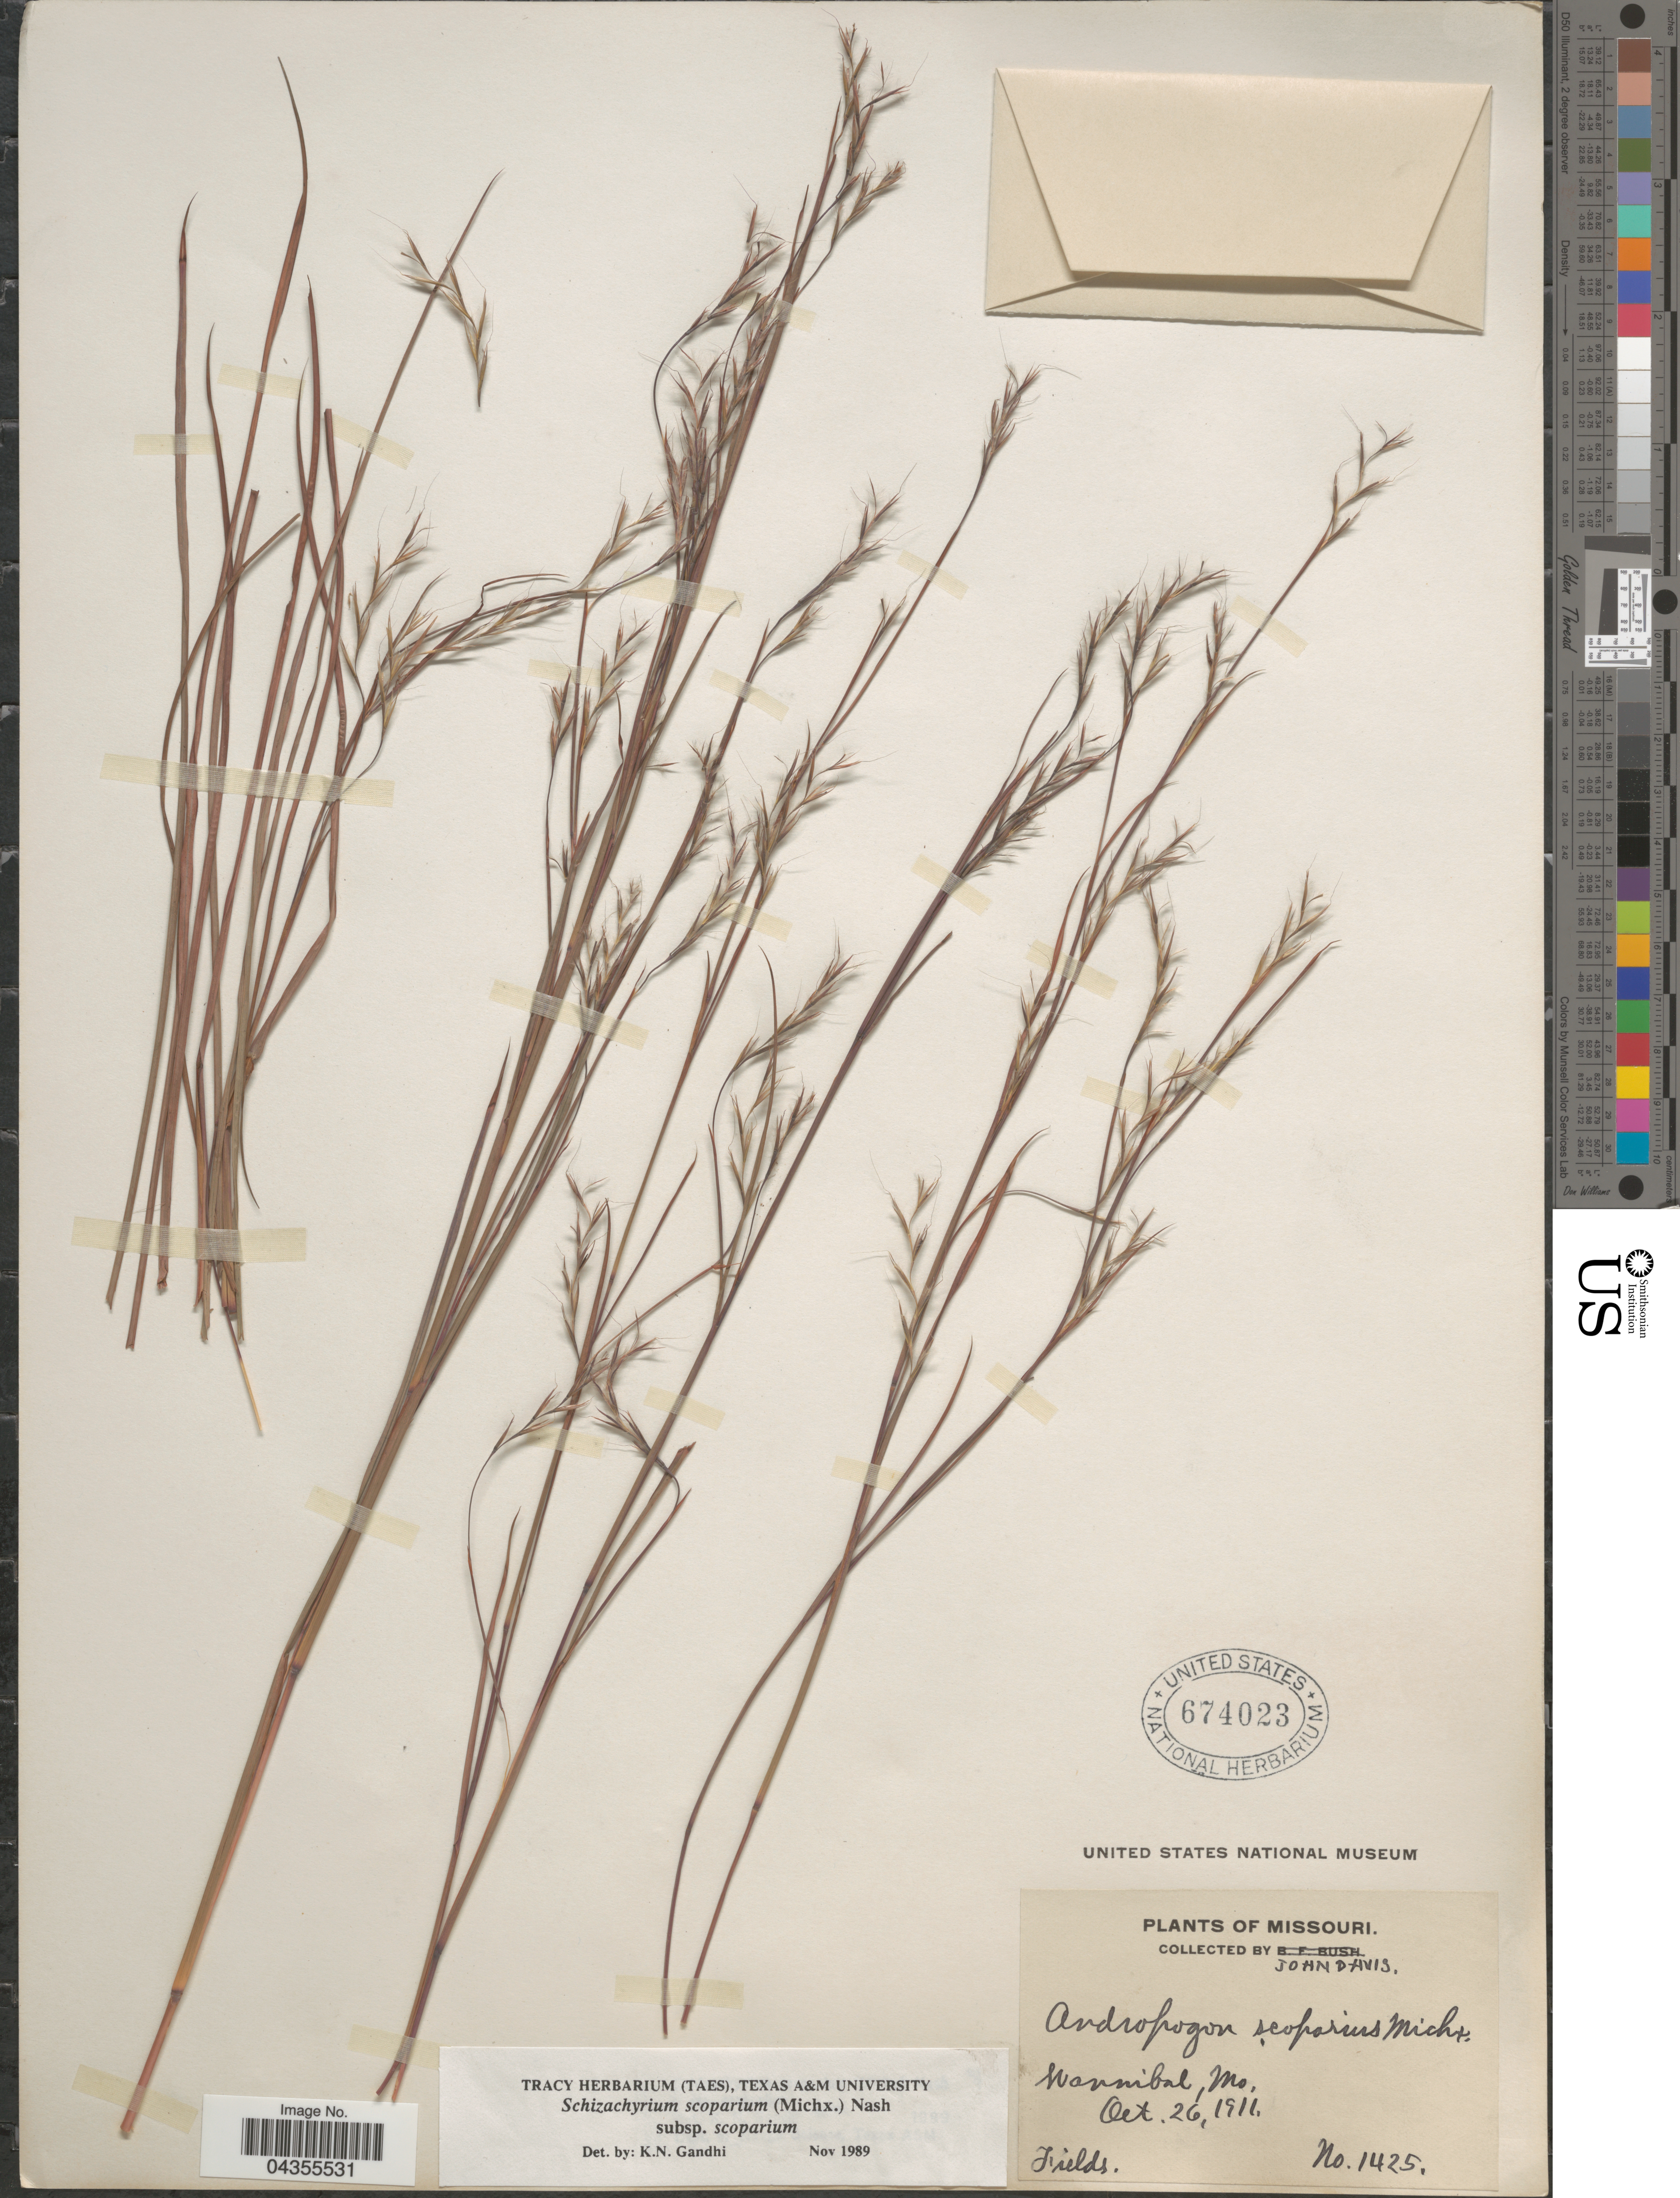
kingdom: Plantae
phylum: Tracheophyta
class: Liliopsida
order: Poales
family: Poaceae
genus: Schizachyrium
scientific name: Schizachyrium scoparium var. scoparium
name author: (Michx.) Nash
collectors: J. Davis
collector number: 1425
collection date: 1911-10-26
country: United States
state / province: Missouri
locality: Hannibal. Fields.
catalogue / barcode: US 674023